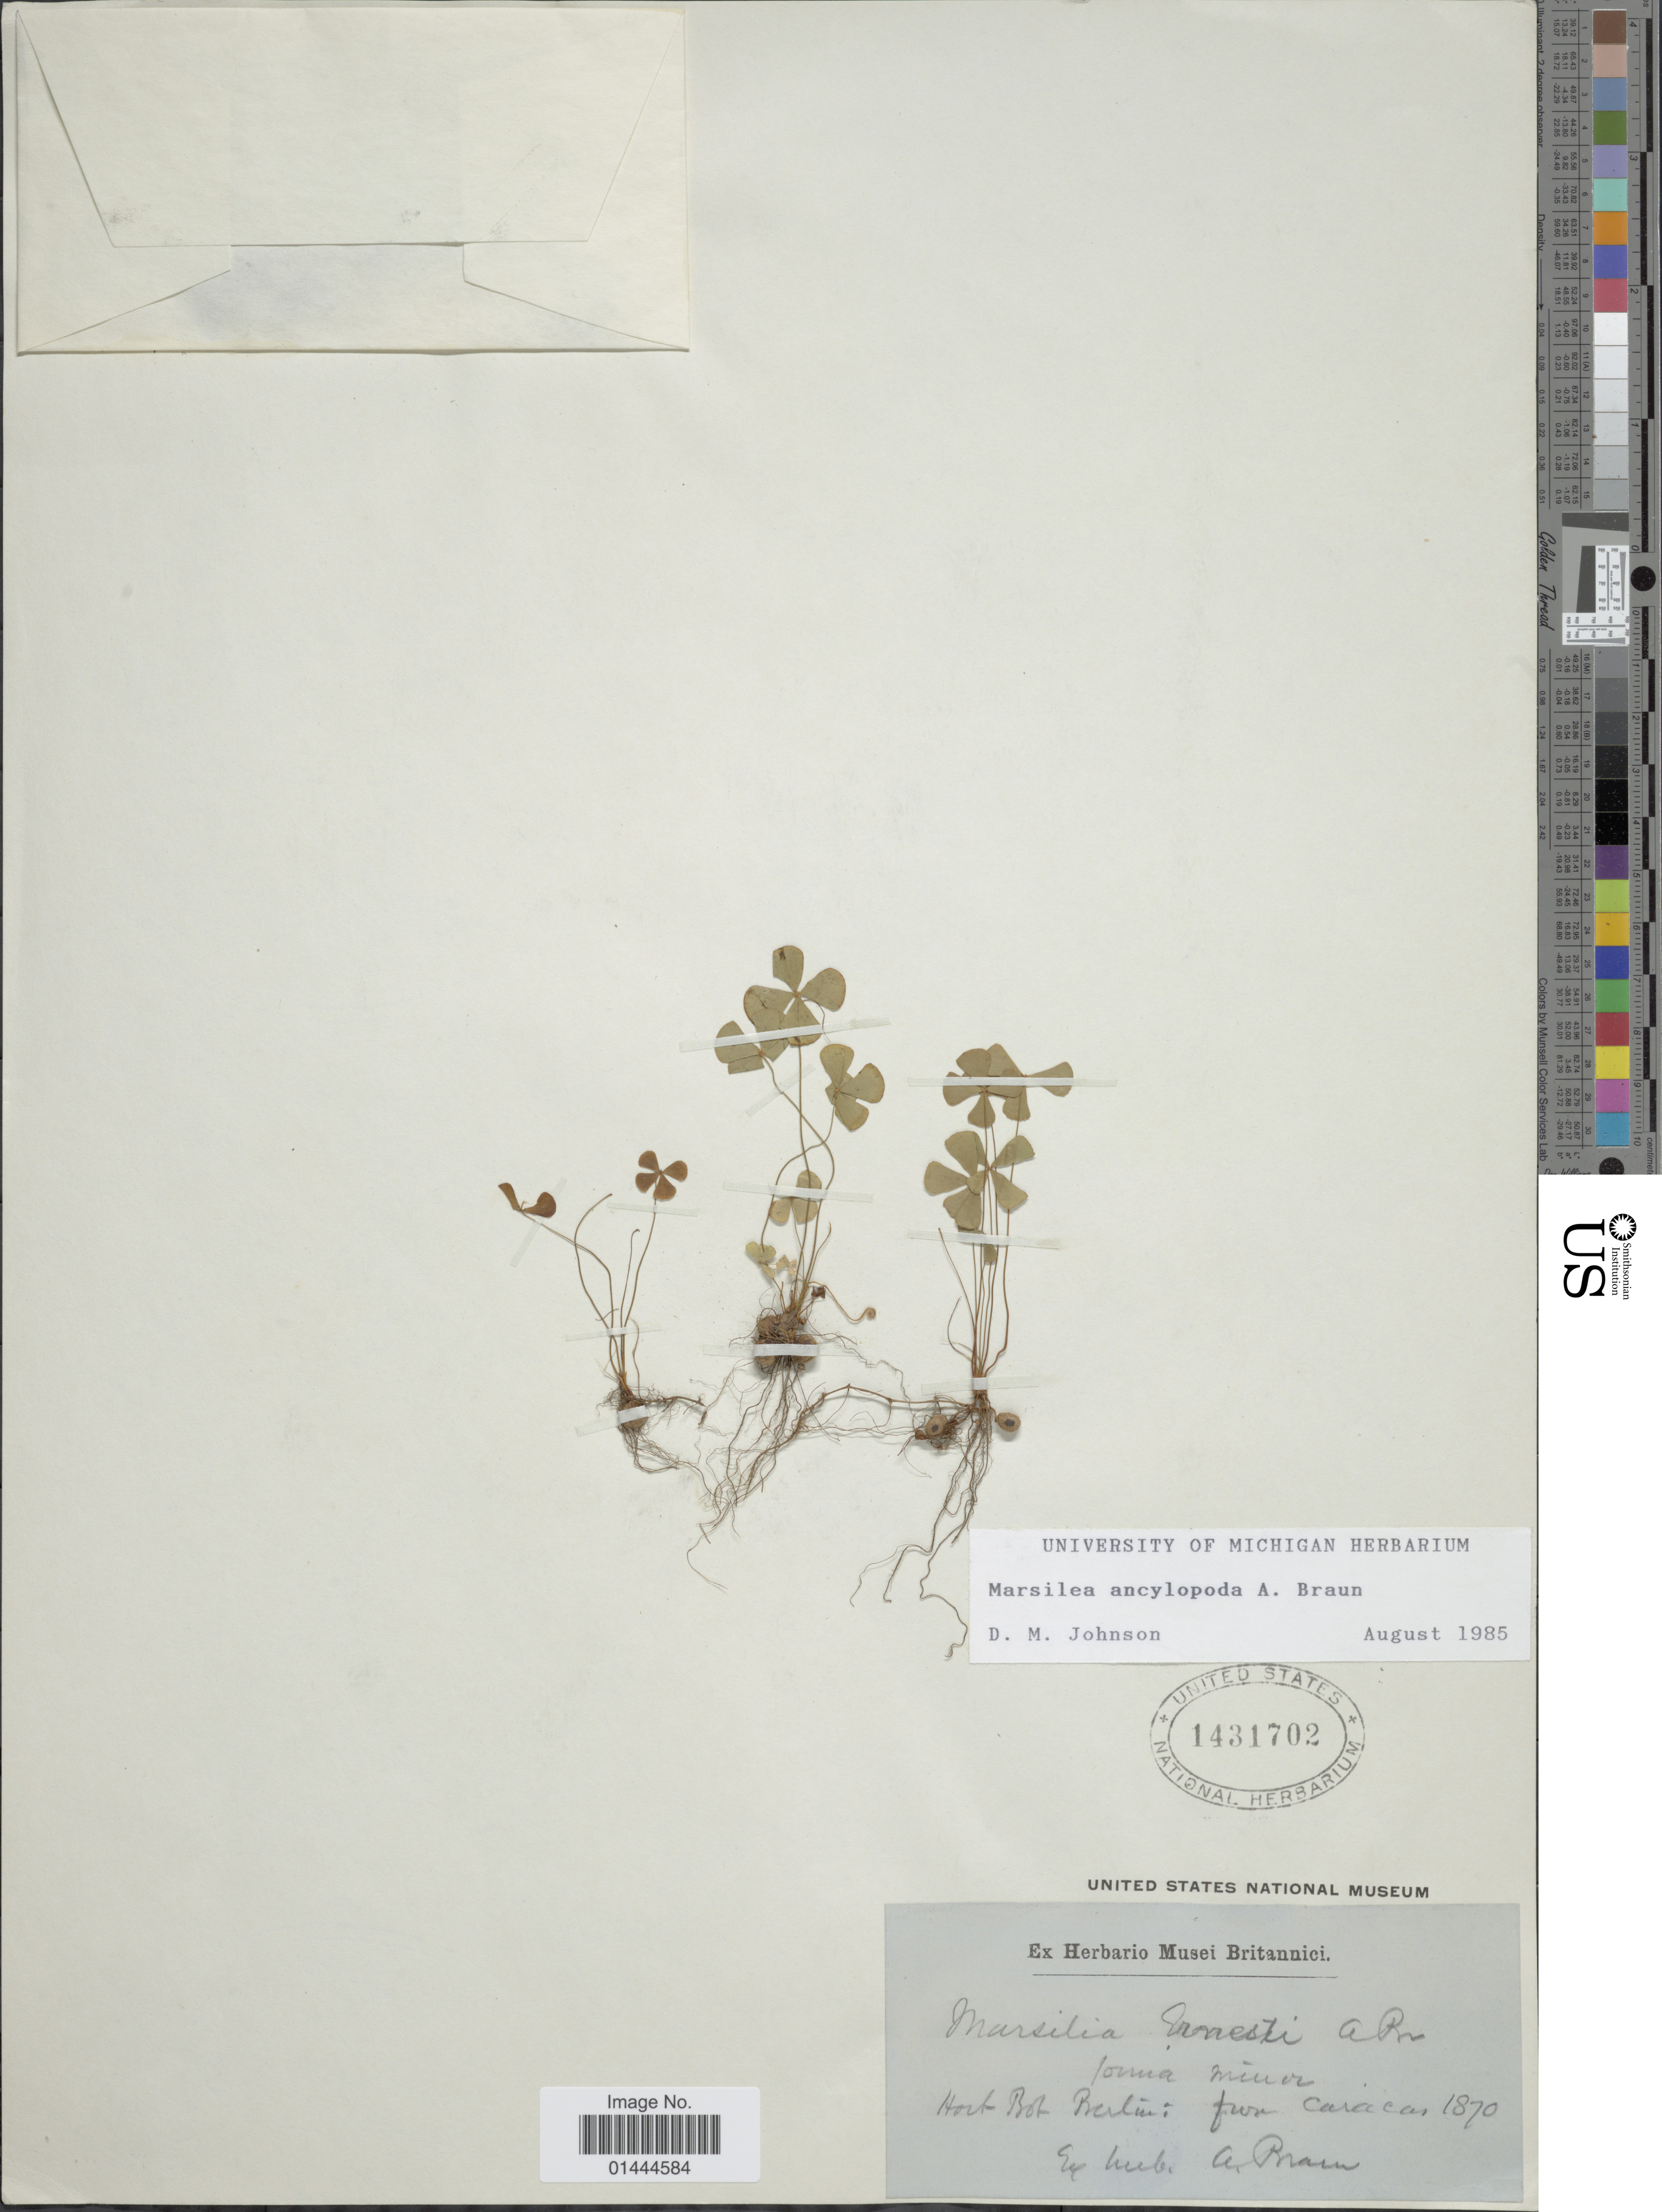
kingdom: Plantae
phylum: Tracheophyta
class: Polypodiopsida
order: Salviniales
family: Marsileaceae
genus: Marsilea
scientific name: Marsilea ancylopoda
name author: A. Braun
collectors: ex herb. A. Braun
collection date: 1870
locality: Hort Bot Berlin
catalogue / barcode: US 1431702